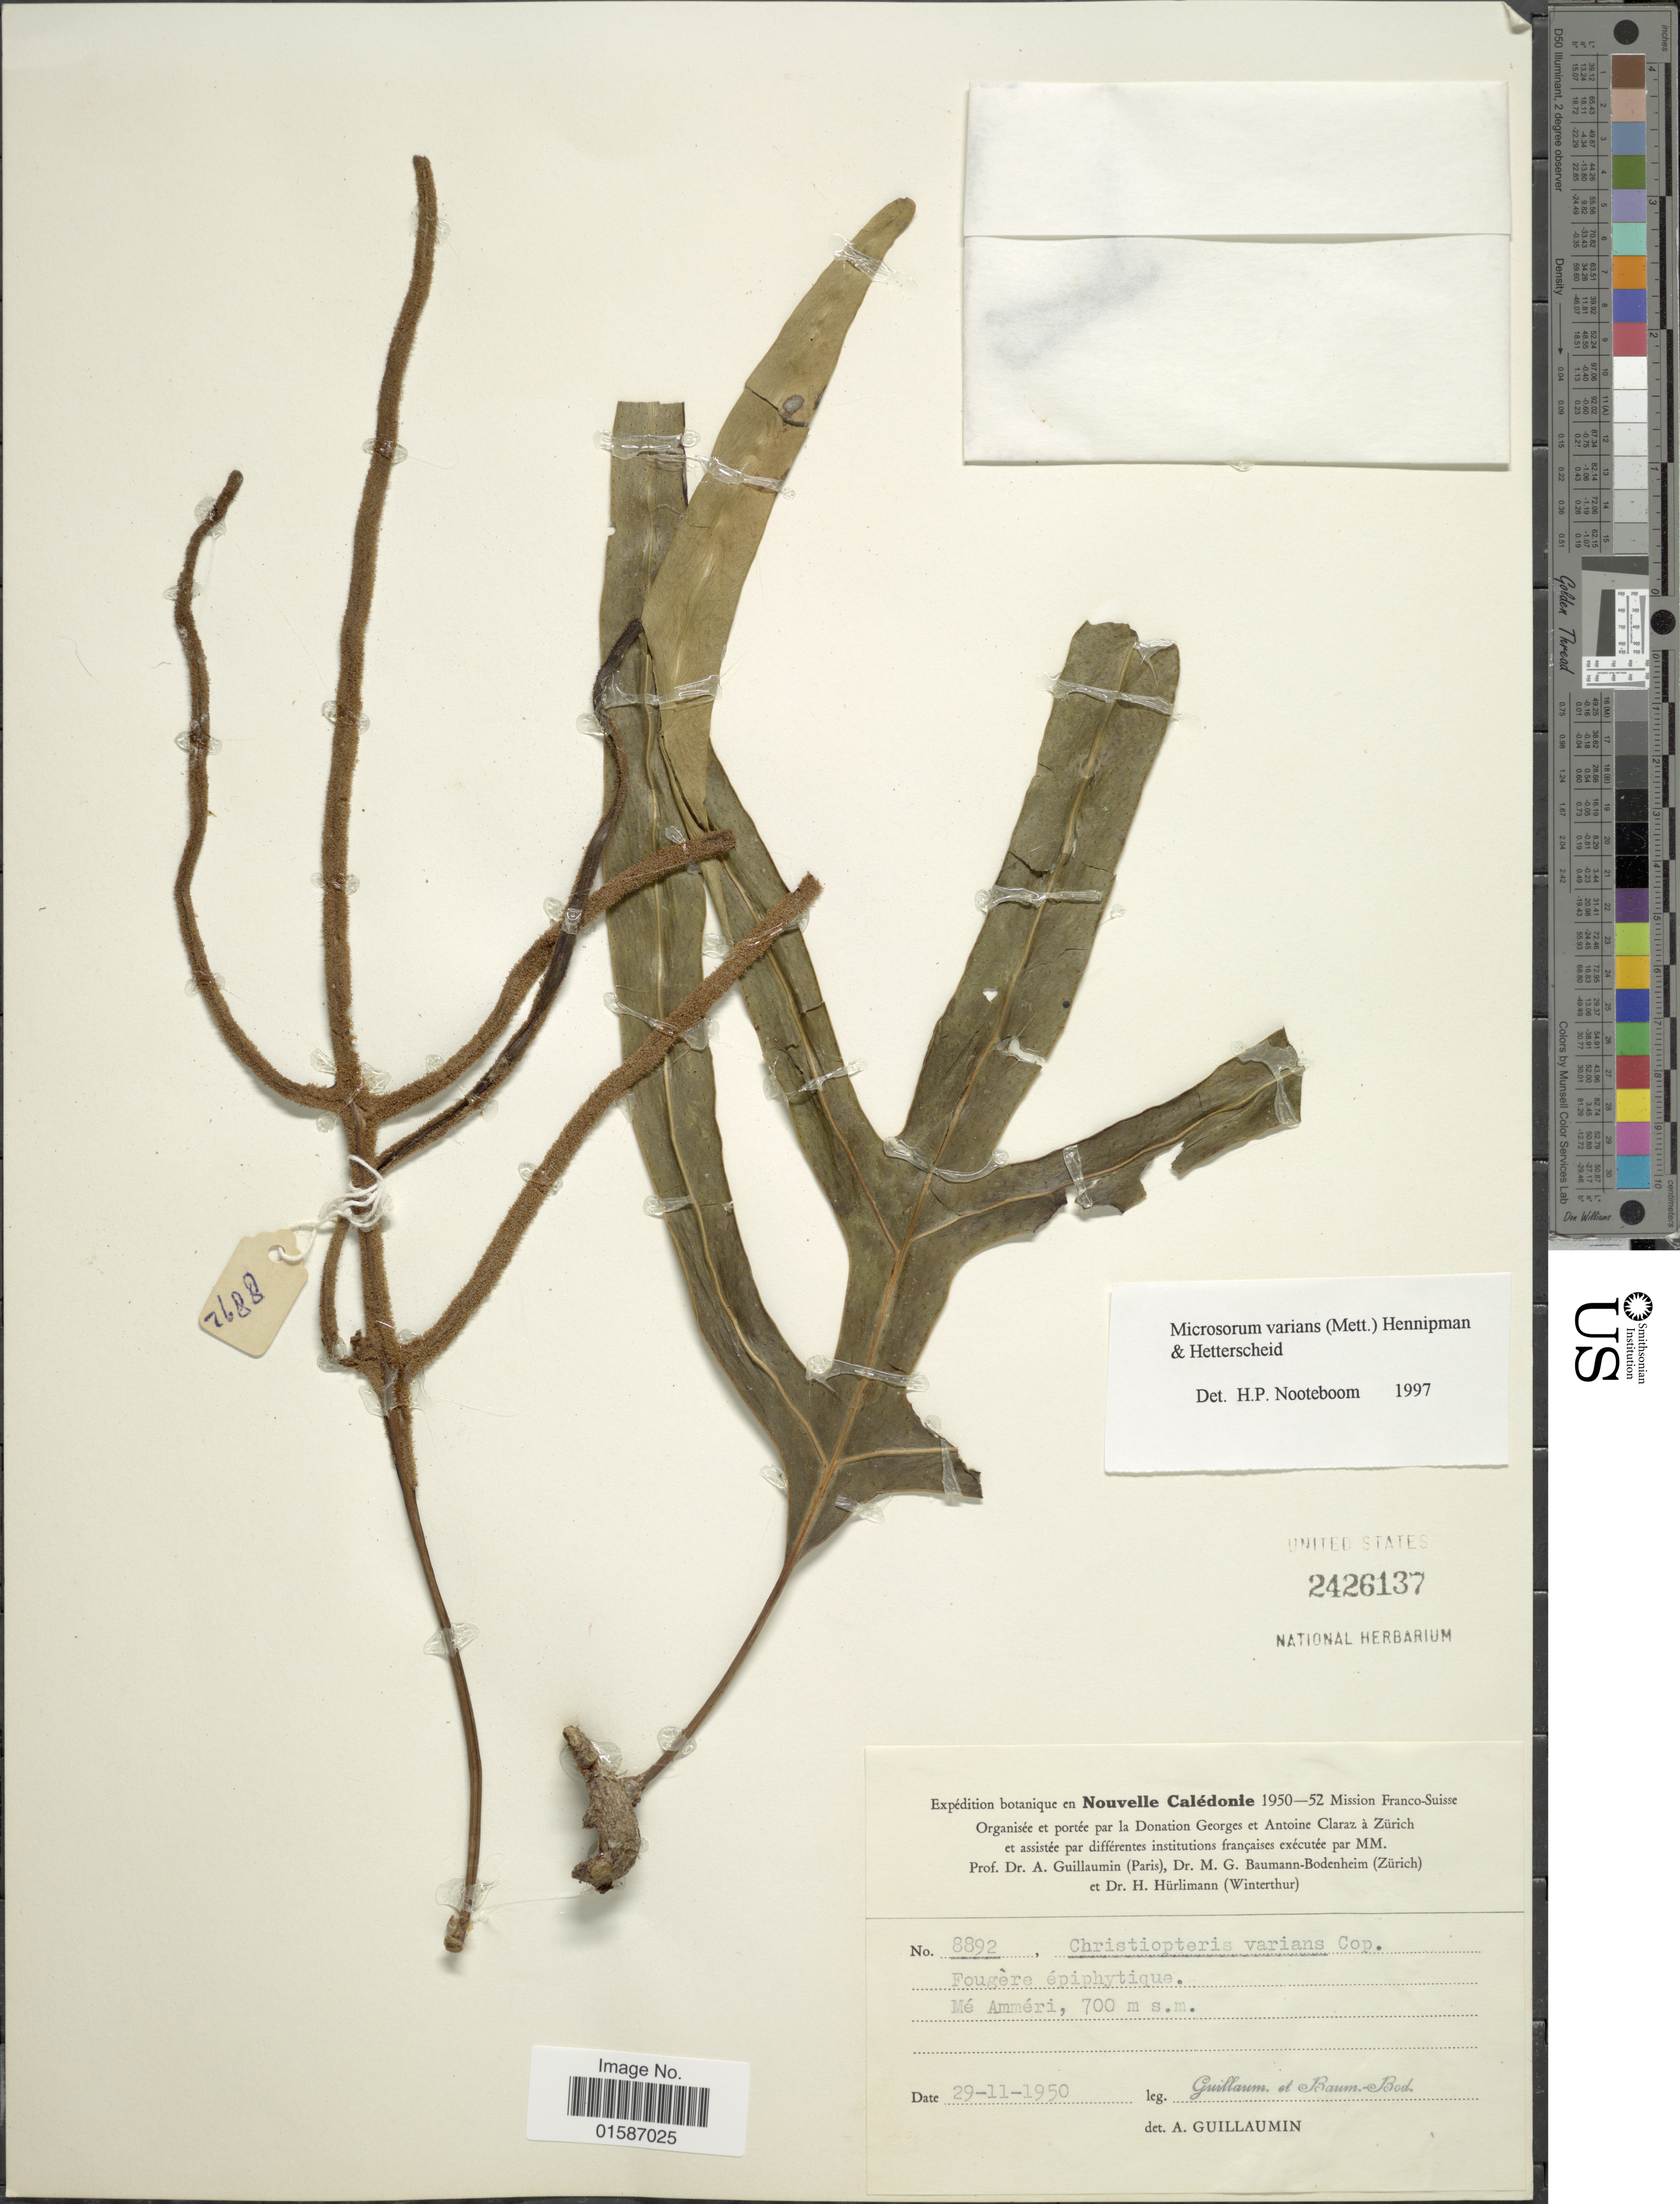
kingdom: Plantae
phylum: Tracheophyta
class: Polypodiopsida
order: Polypodiales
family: Polypodiaceae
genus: Microsorum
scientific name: Microsorum varians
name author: (Mett.) Hennipman & Hett.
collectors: A. Guillaumin & M. G. Baumann-Bodenheim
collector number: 8892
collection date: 1950-11-29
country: New Caledonia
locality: Mé Amméri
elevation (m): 700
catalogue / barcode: US 2426137